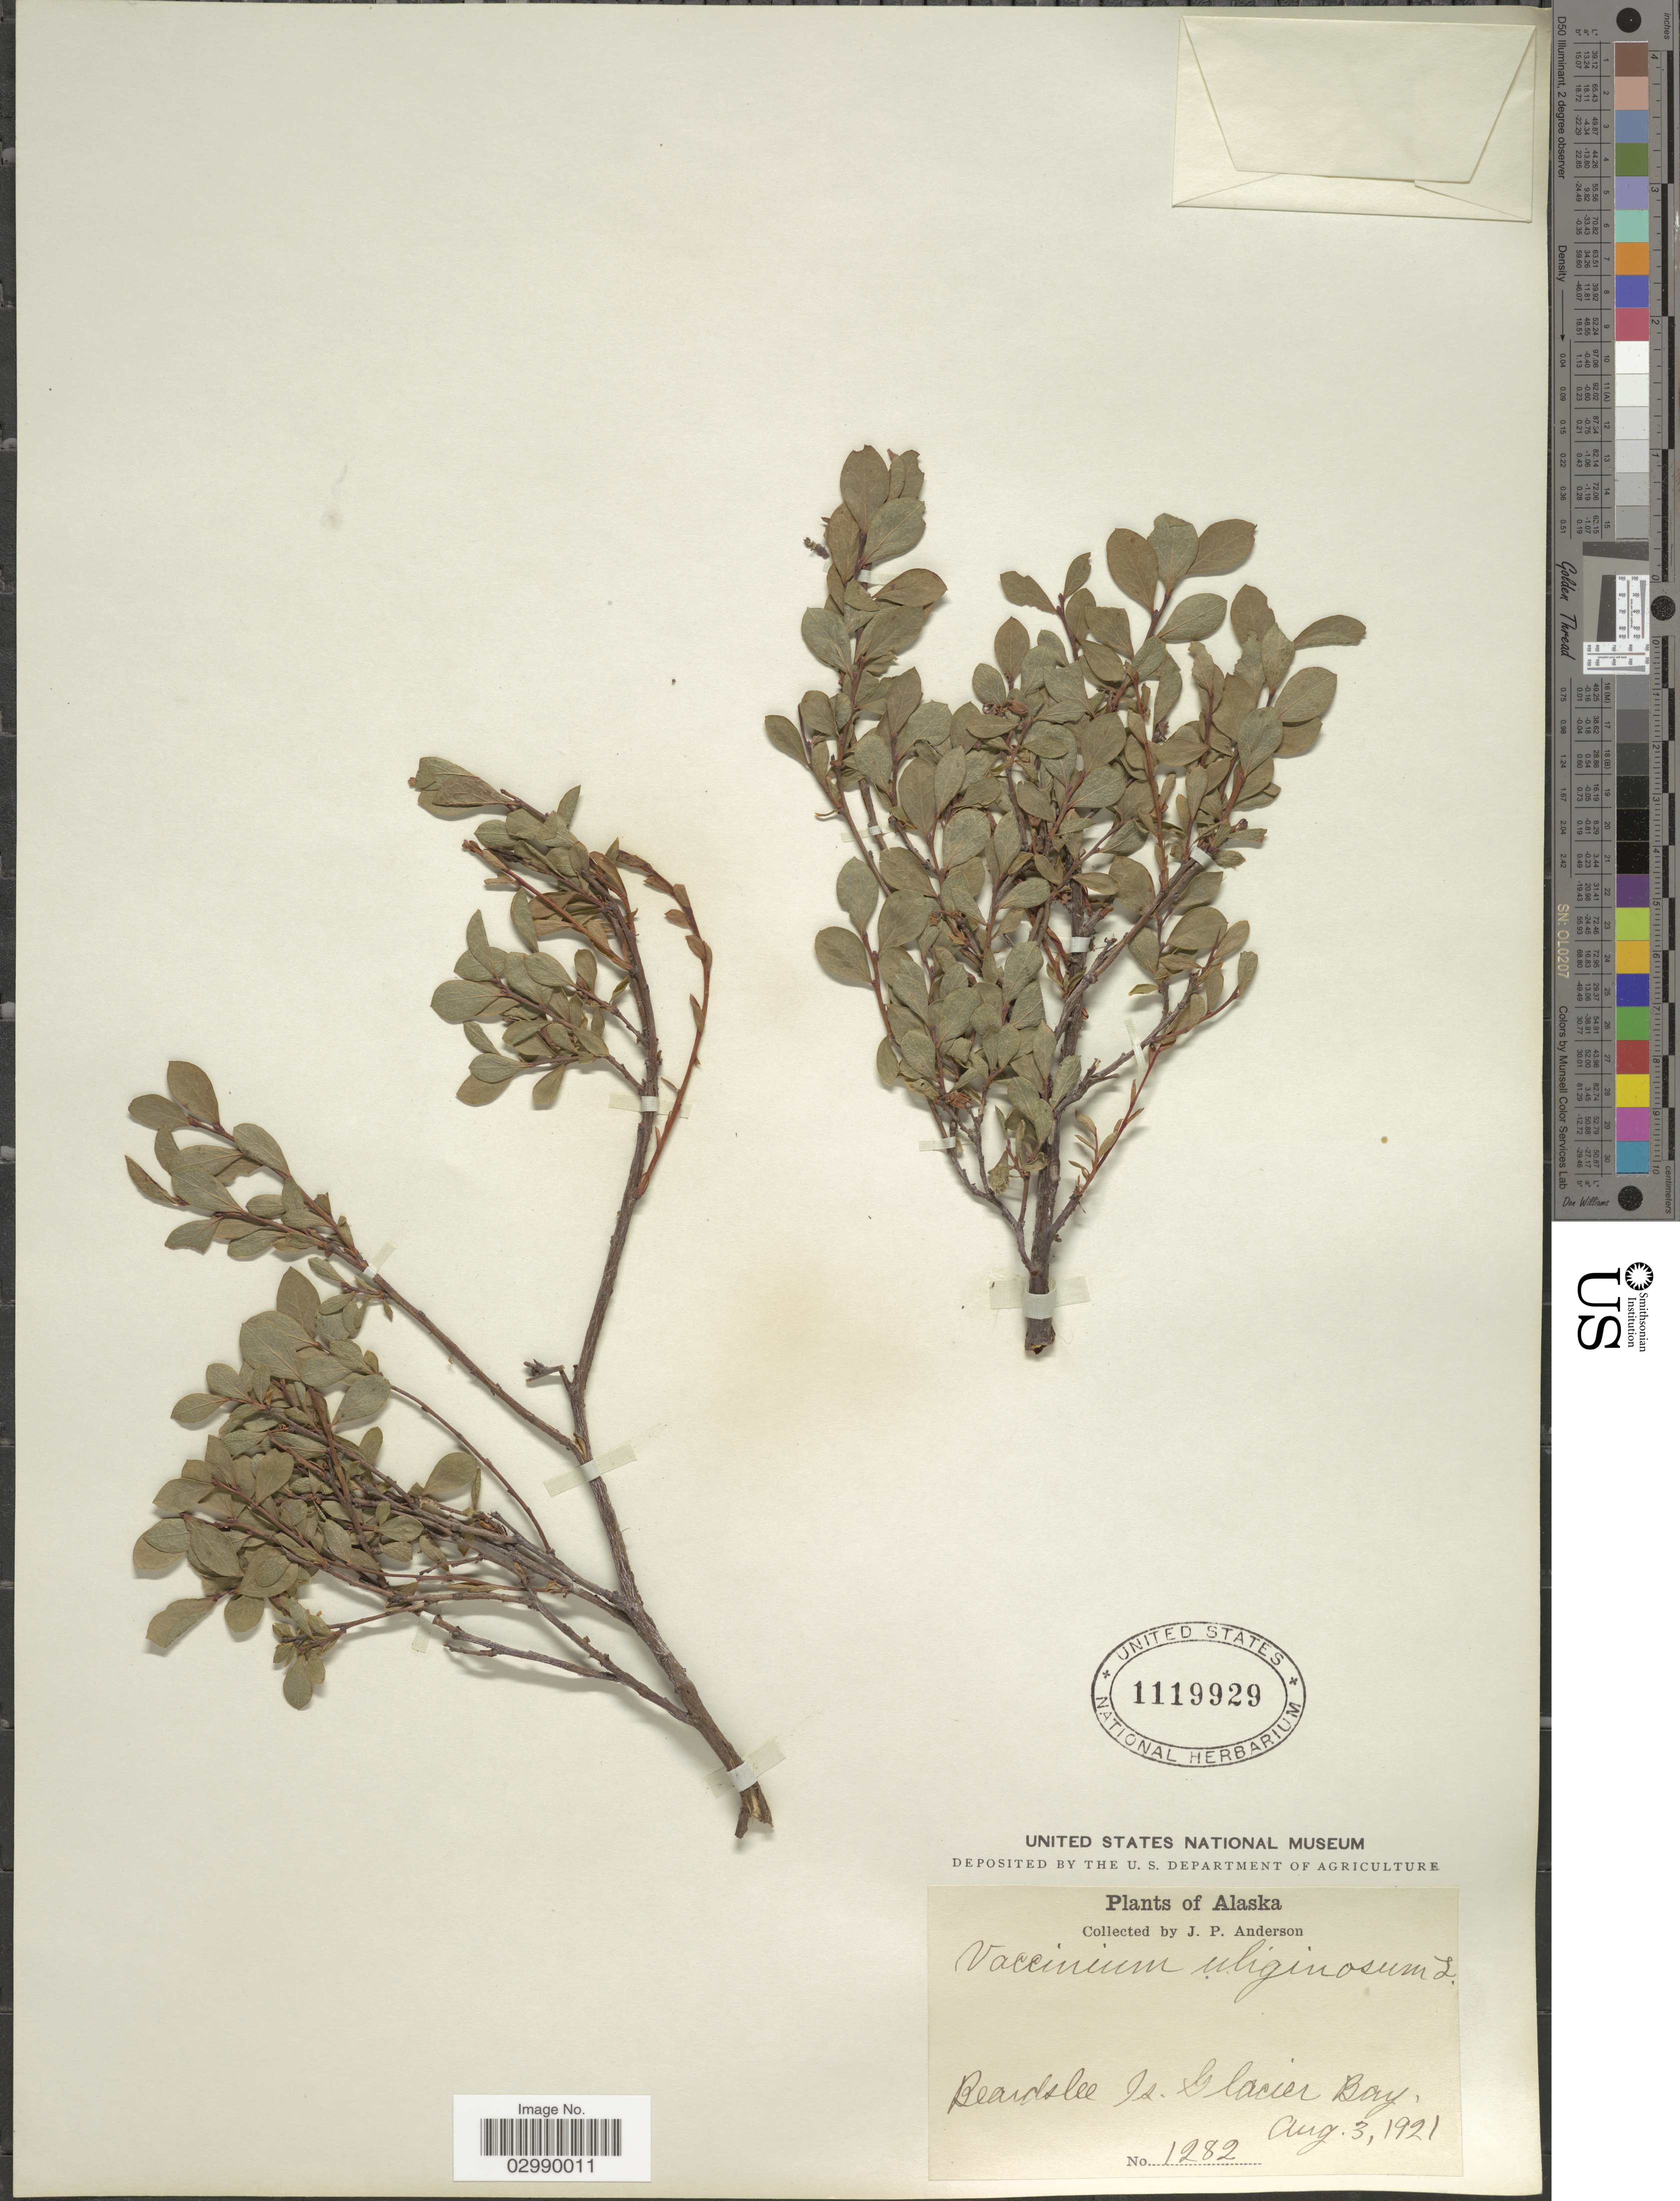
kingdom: Plantae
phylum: Tracheophyta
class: Magnoliopsida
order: Ericales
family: Ericaceae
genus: Vaccinium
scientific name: Vaccinium uliginosum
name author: L.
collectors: J. P. Anderson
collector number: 1282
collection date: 1921-08-03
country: United States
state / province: Alaska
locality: Beardslee Is., Glacier Bay.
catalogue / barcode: US 1119929